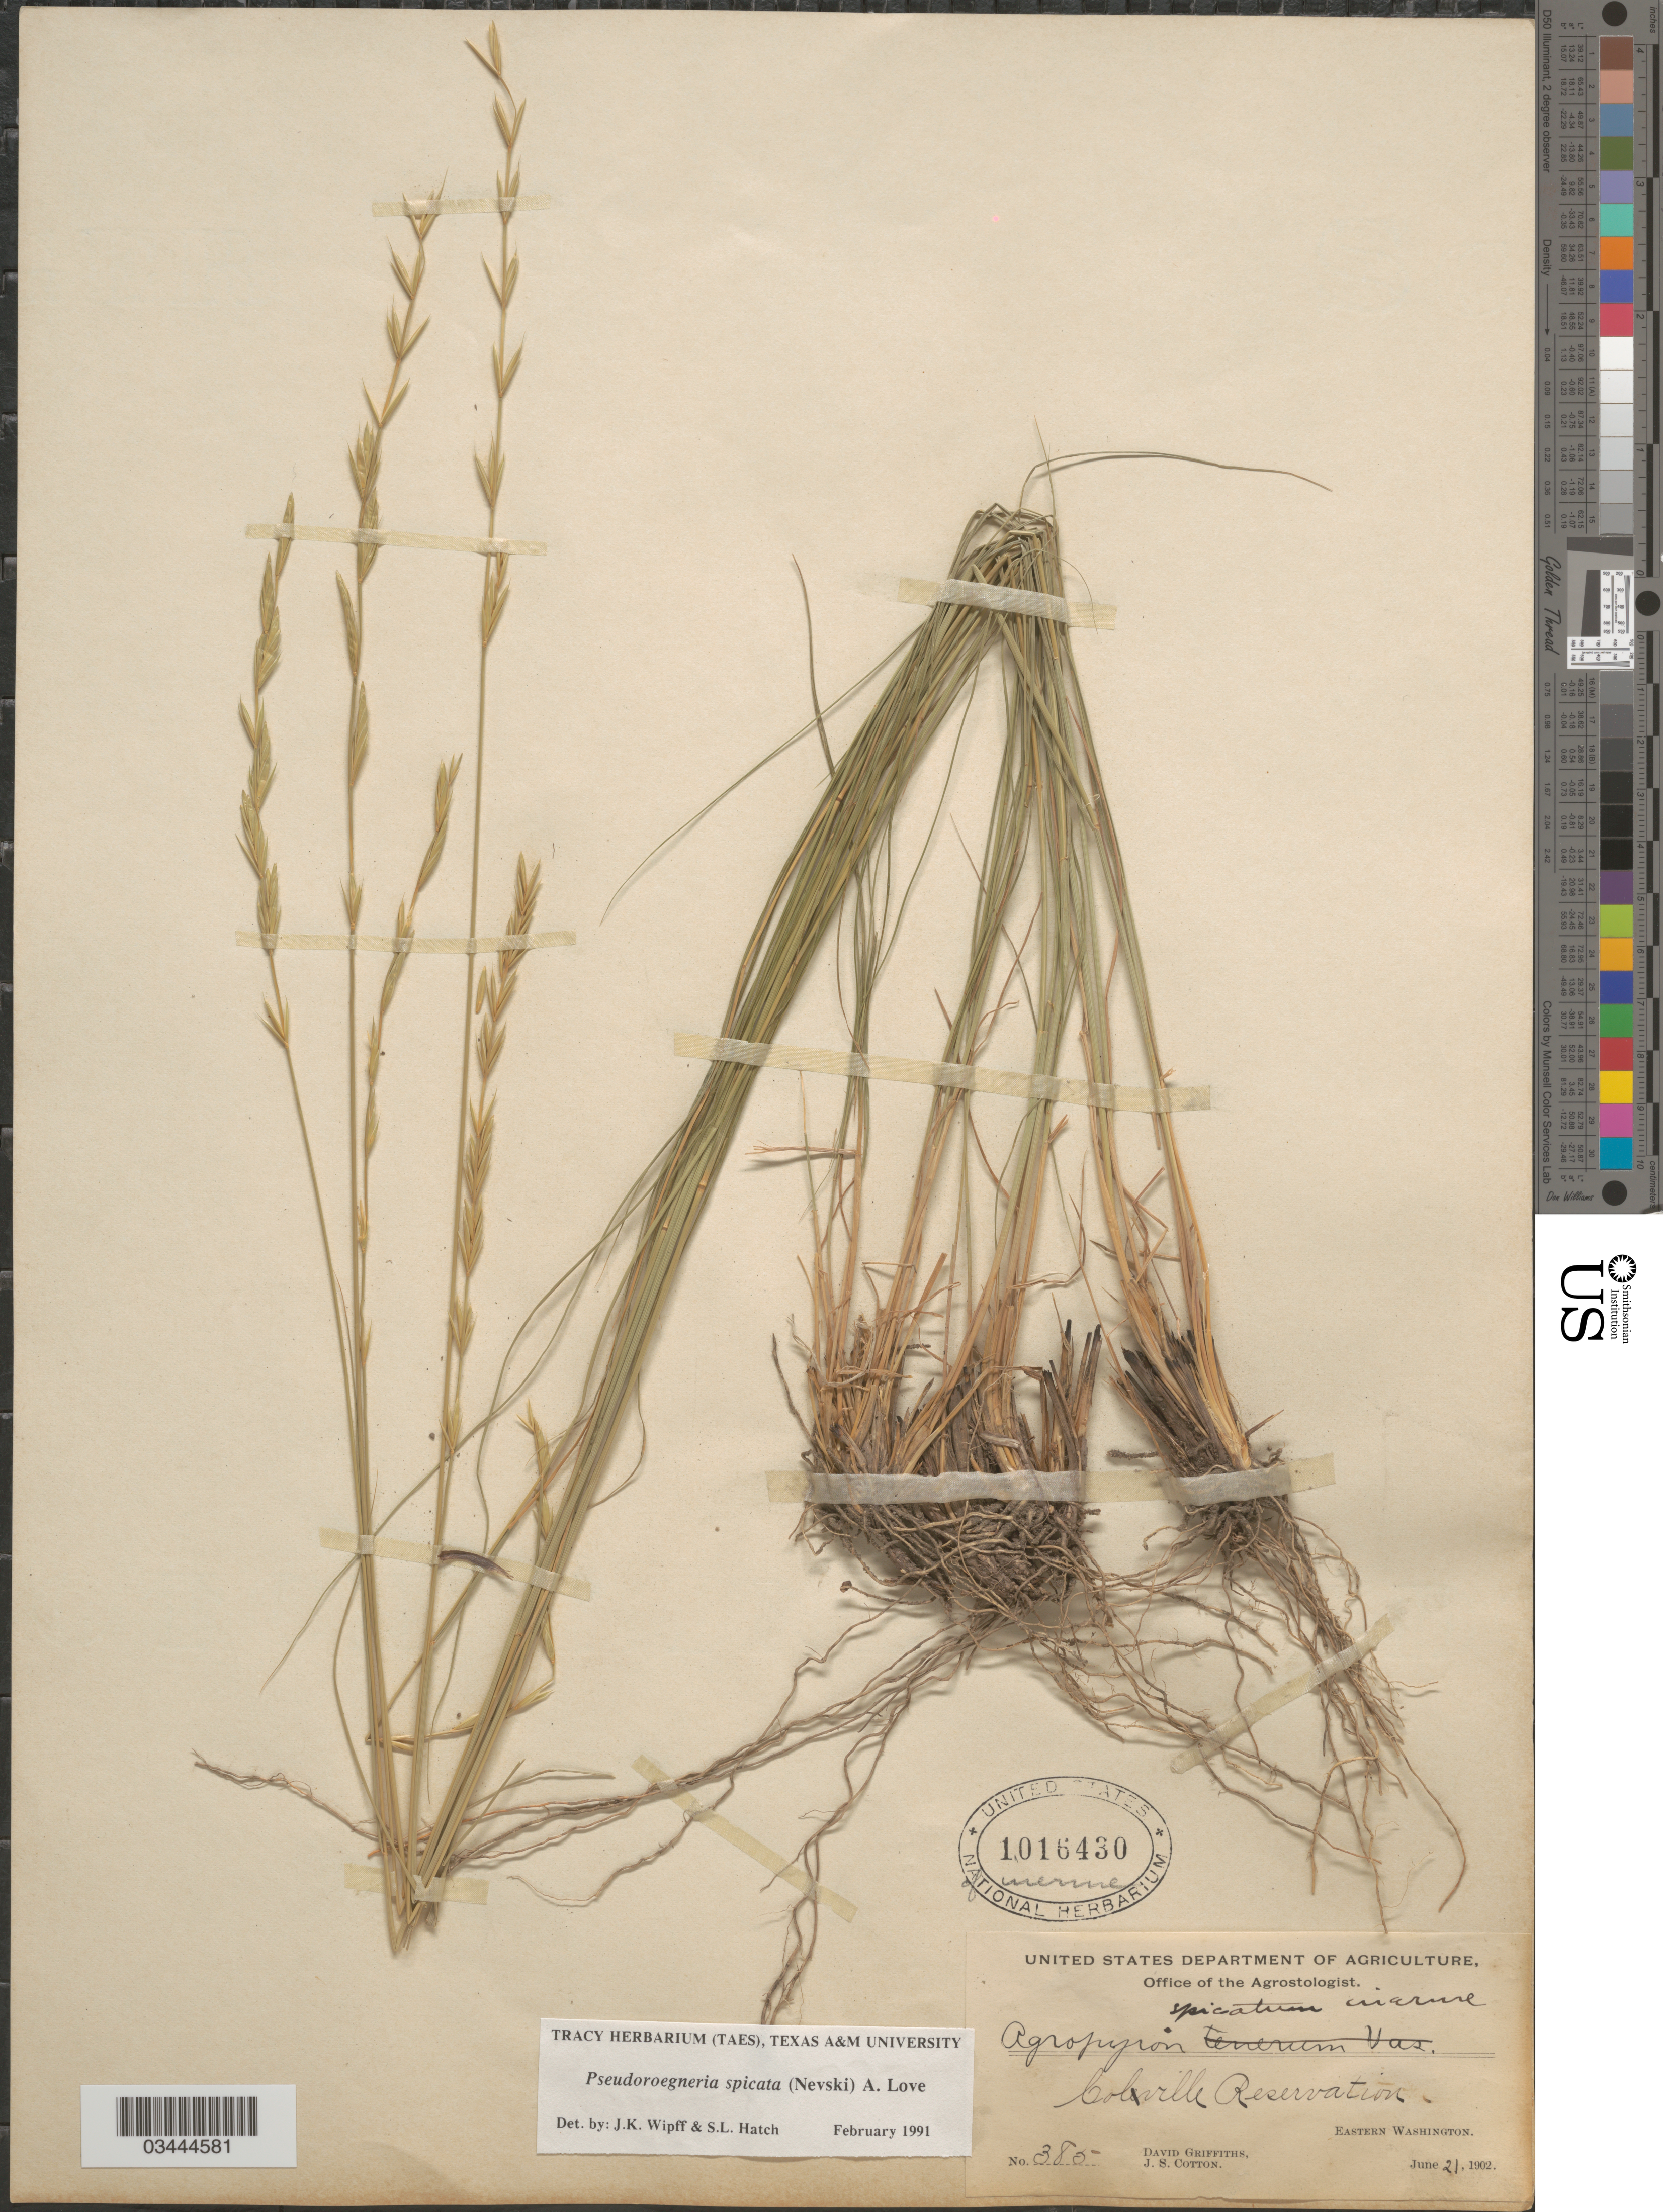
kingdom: Plantae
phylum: Tracheophyta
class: Liliopsida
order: Poales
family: Poaceae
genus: Pseudoroegneria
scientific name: Pseudoroegneria spicata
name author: (Pursh) Á. Löve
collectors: D. Griffiths & J. S. Cotton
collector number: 385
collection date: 1902-06-21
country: United States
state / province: Washington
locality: Colville Reservation. Eastern Washington.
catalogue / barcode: US 1016430